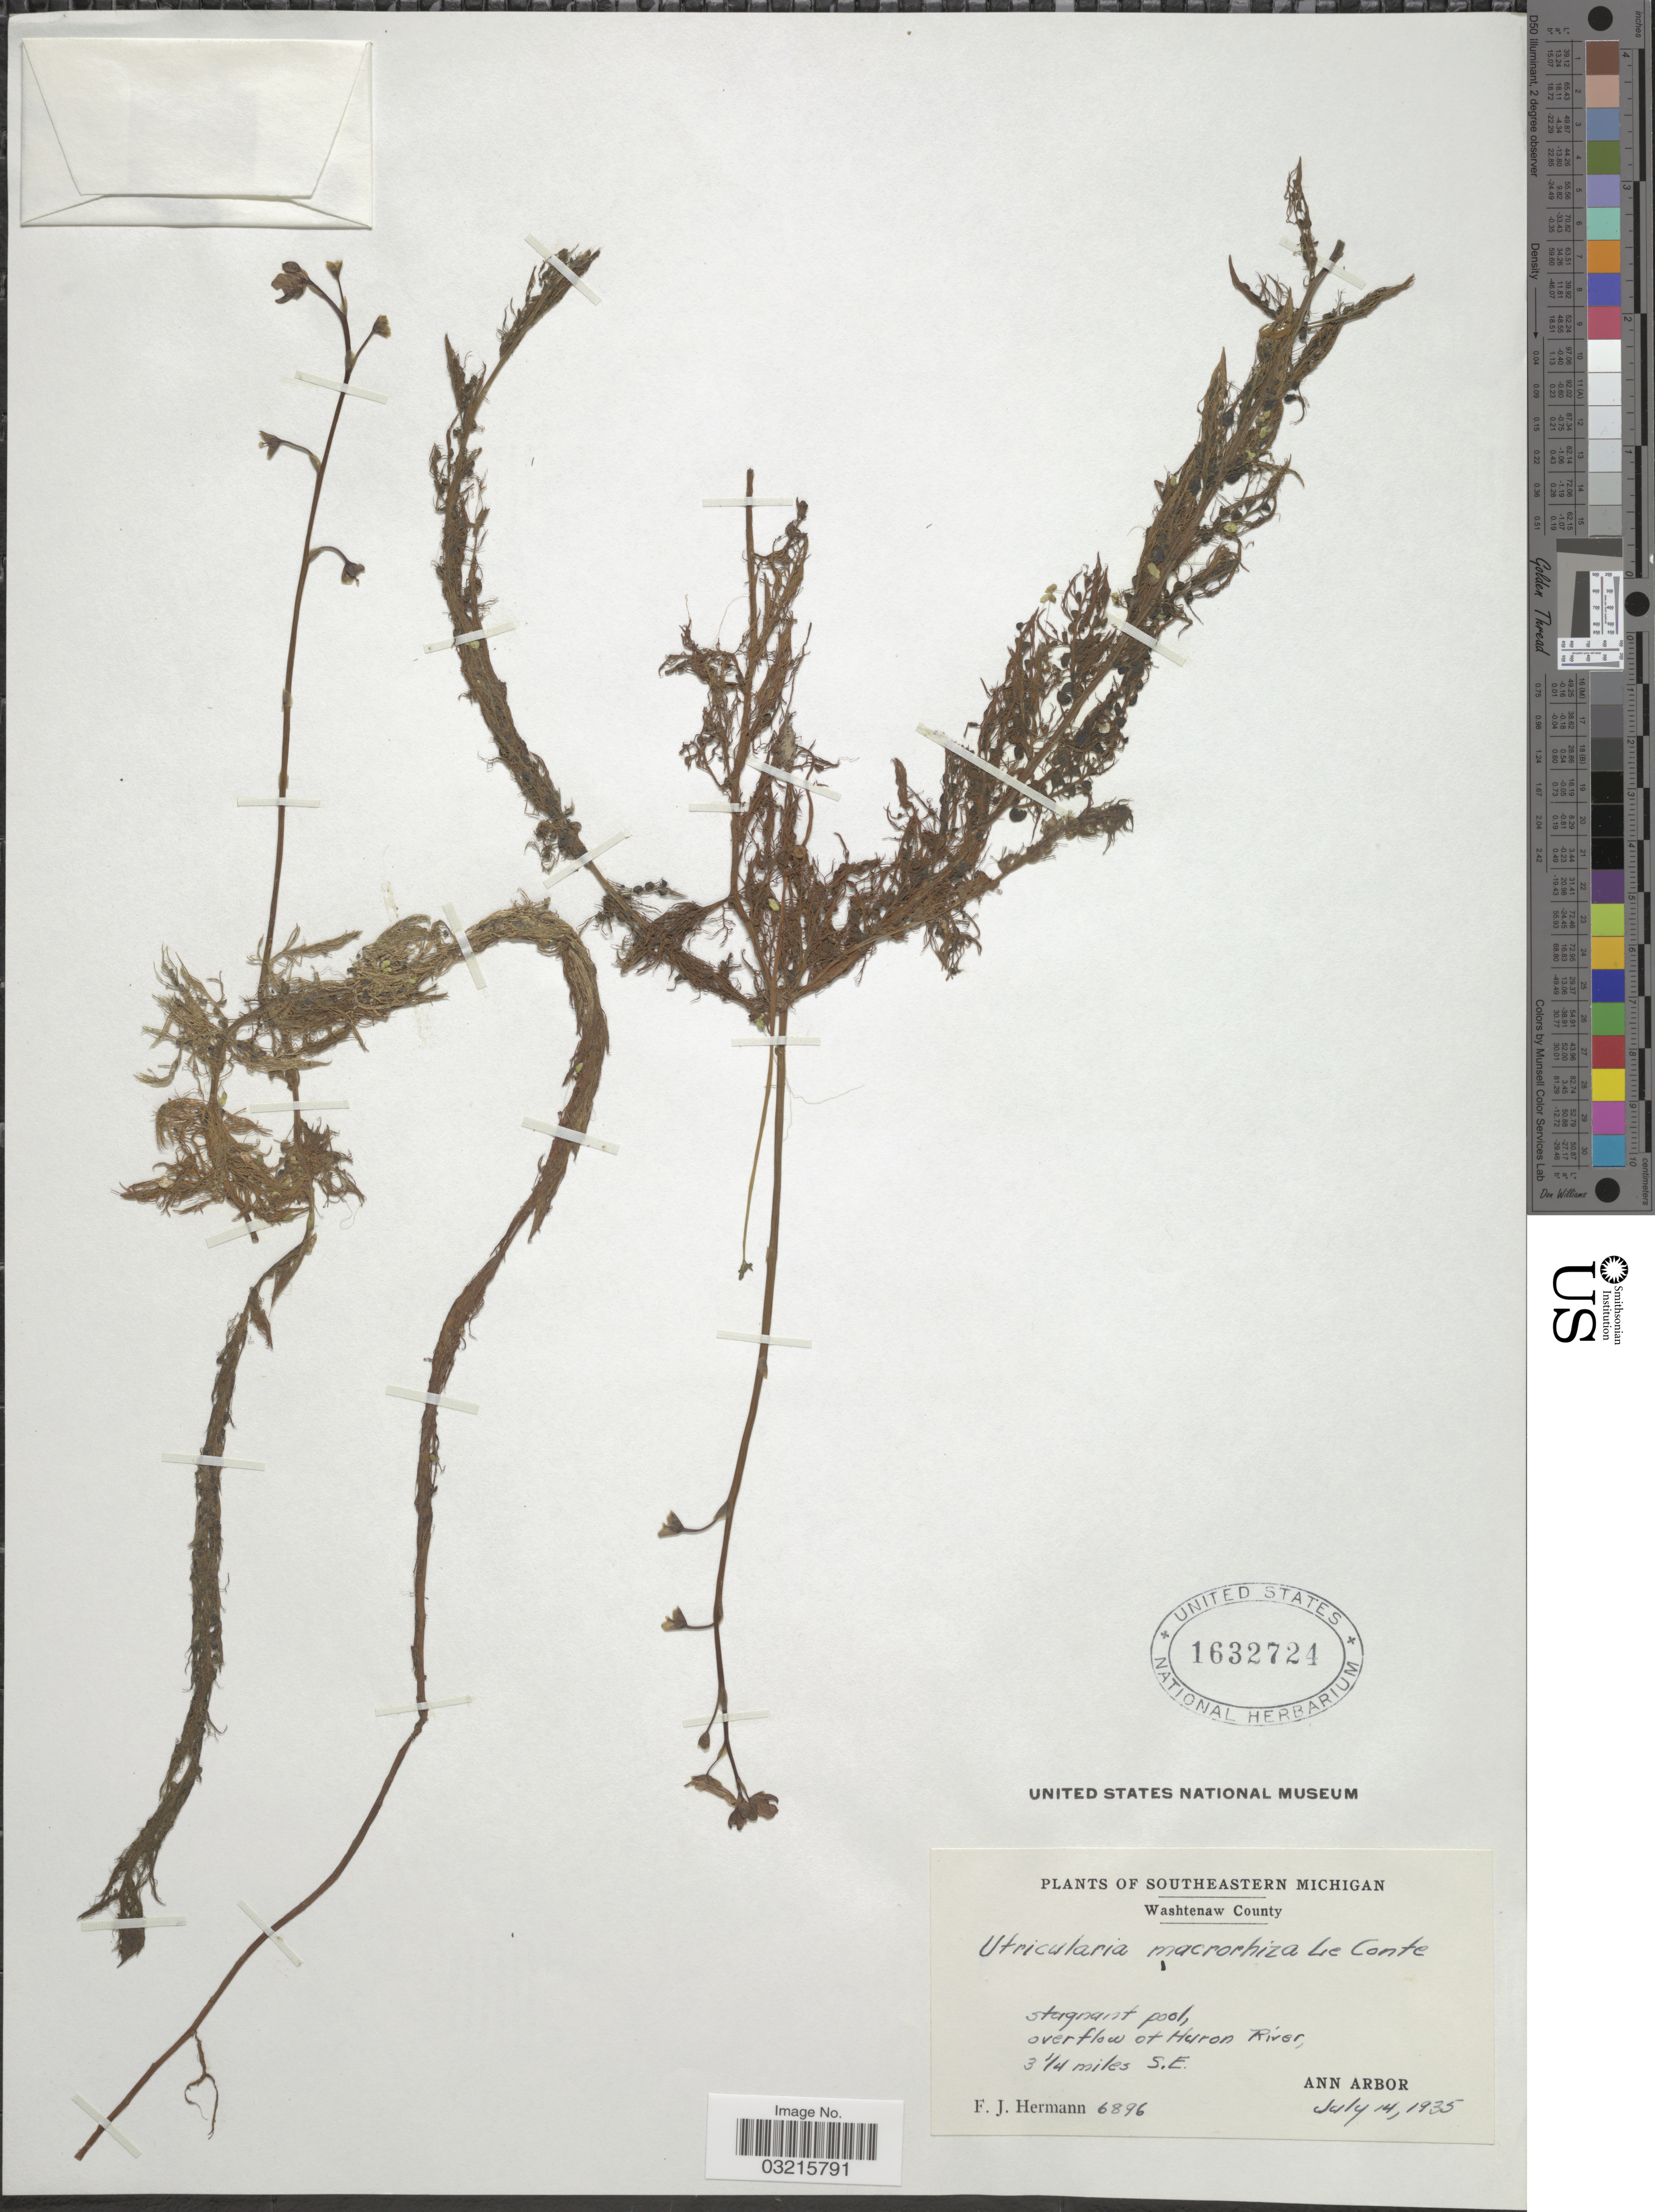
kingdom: Plantae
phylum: Tracheophyta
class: Magnoliopsida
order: Lamiales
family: Lentibulariaceae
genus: Utricularia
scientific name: Utricularia vulgaris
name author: L.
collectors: F. J. Hermann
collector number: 6896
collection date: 1935-07-14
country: United States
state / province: Michigan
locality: Southeastern Michigan. Washtenaw County. Overflow at Huron River, 3¼ miles S.E. Ann Arbor.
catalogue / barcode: US 1632724